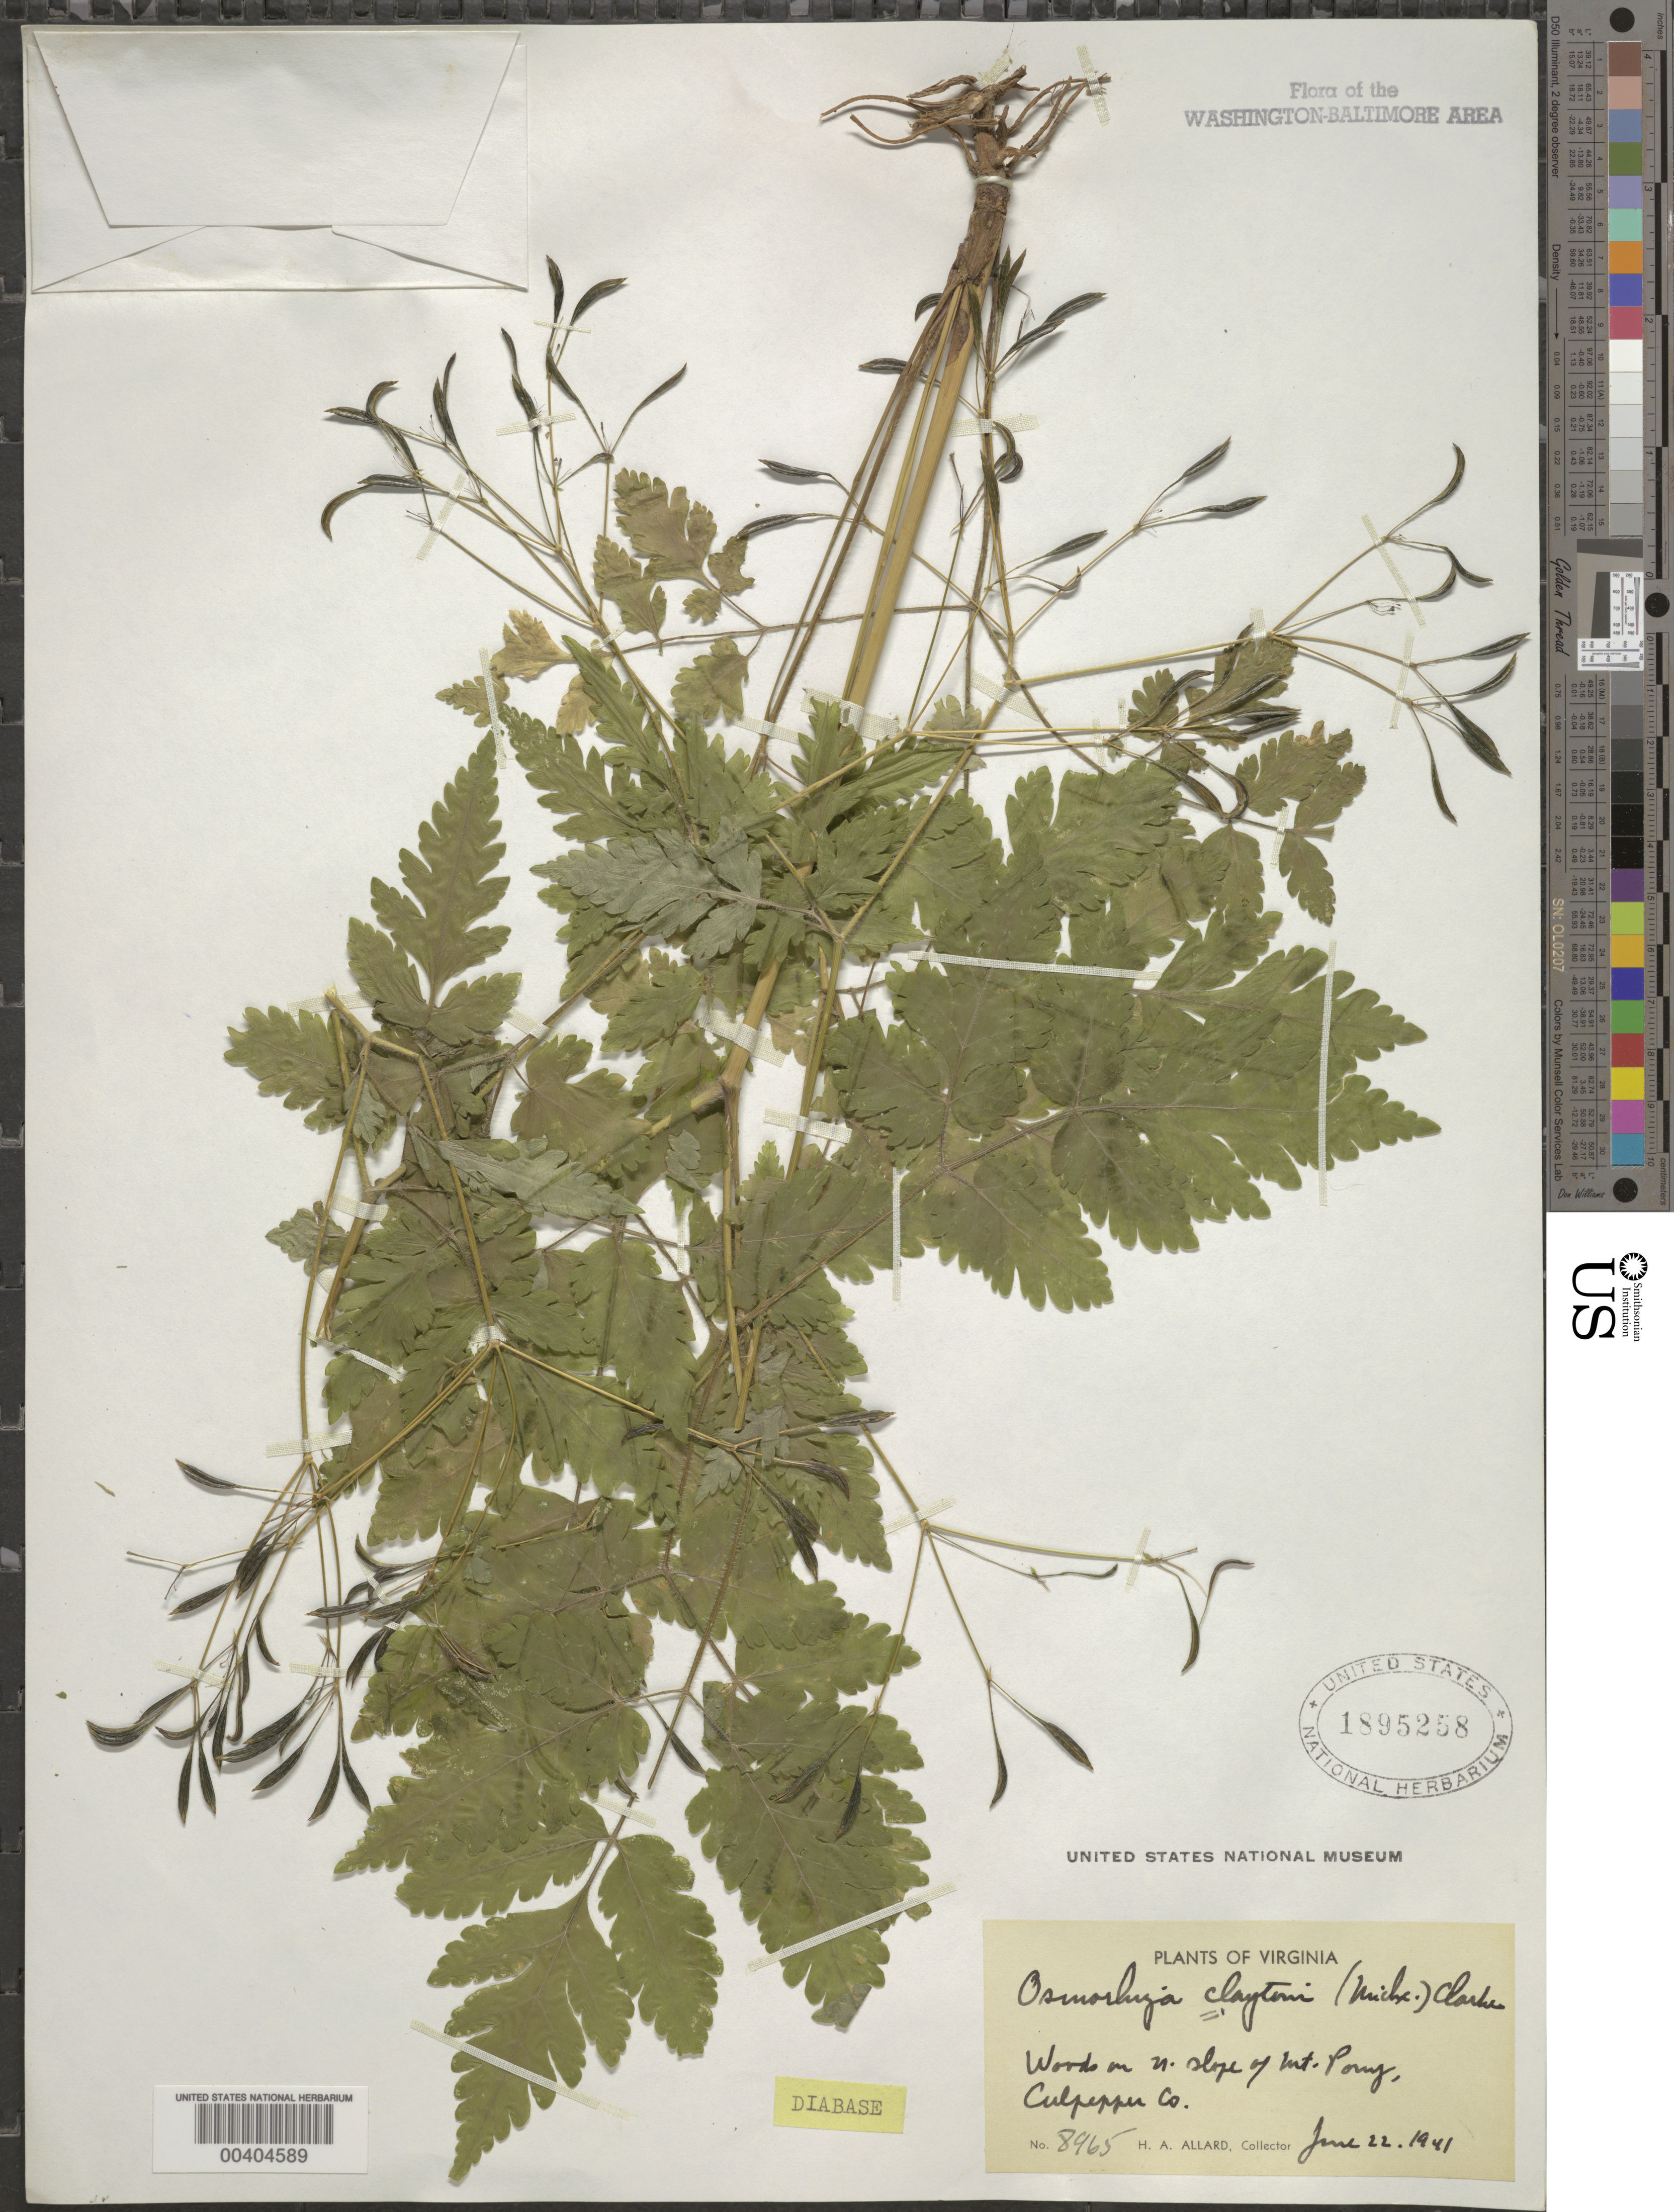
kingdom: Plantae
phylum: Tracheophyta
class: Magnoliopsida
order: Apiales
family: Apiaceae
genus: Osmorhiza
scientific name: Osmorhiza claytonii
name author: (Michx.) C.B. Clarke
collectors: H. A. Allard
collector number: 8965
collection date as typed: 22 Jun 1941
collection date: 1941-06-22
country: United States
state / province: Virginia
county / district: Culpeper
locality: Mount Pony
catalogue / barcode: US 1895258